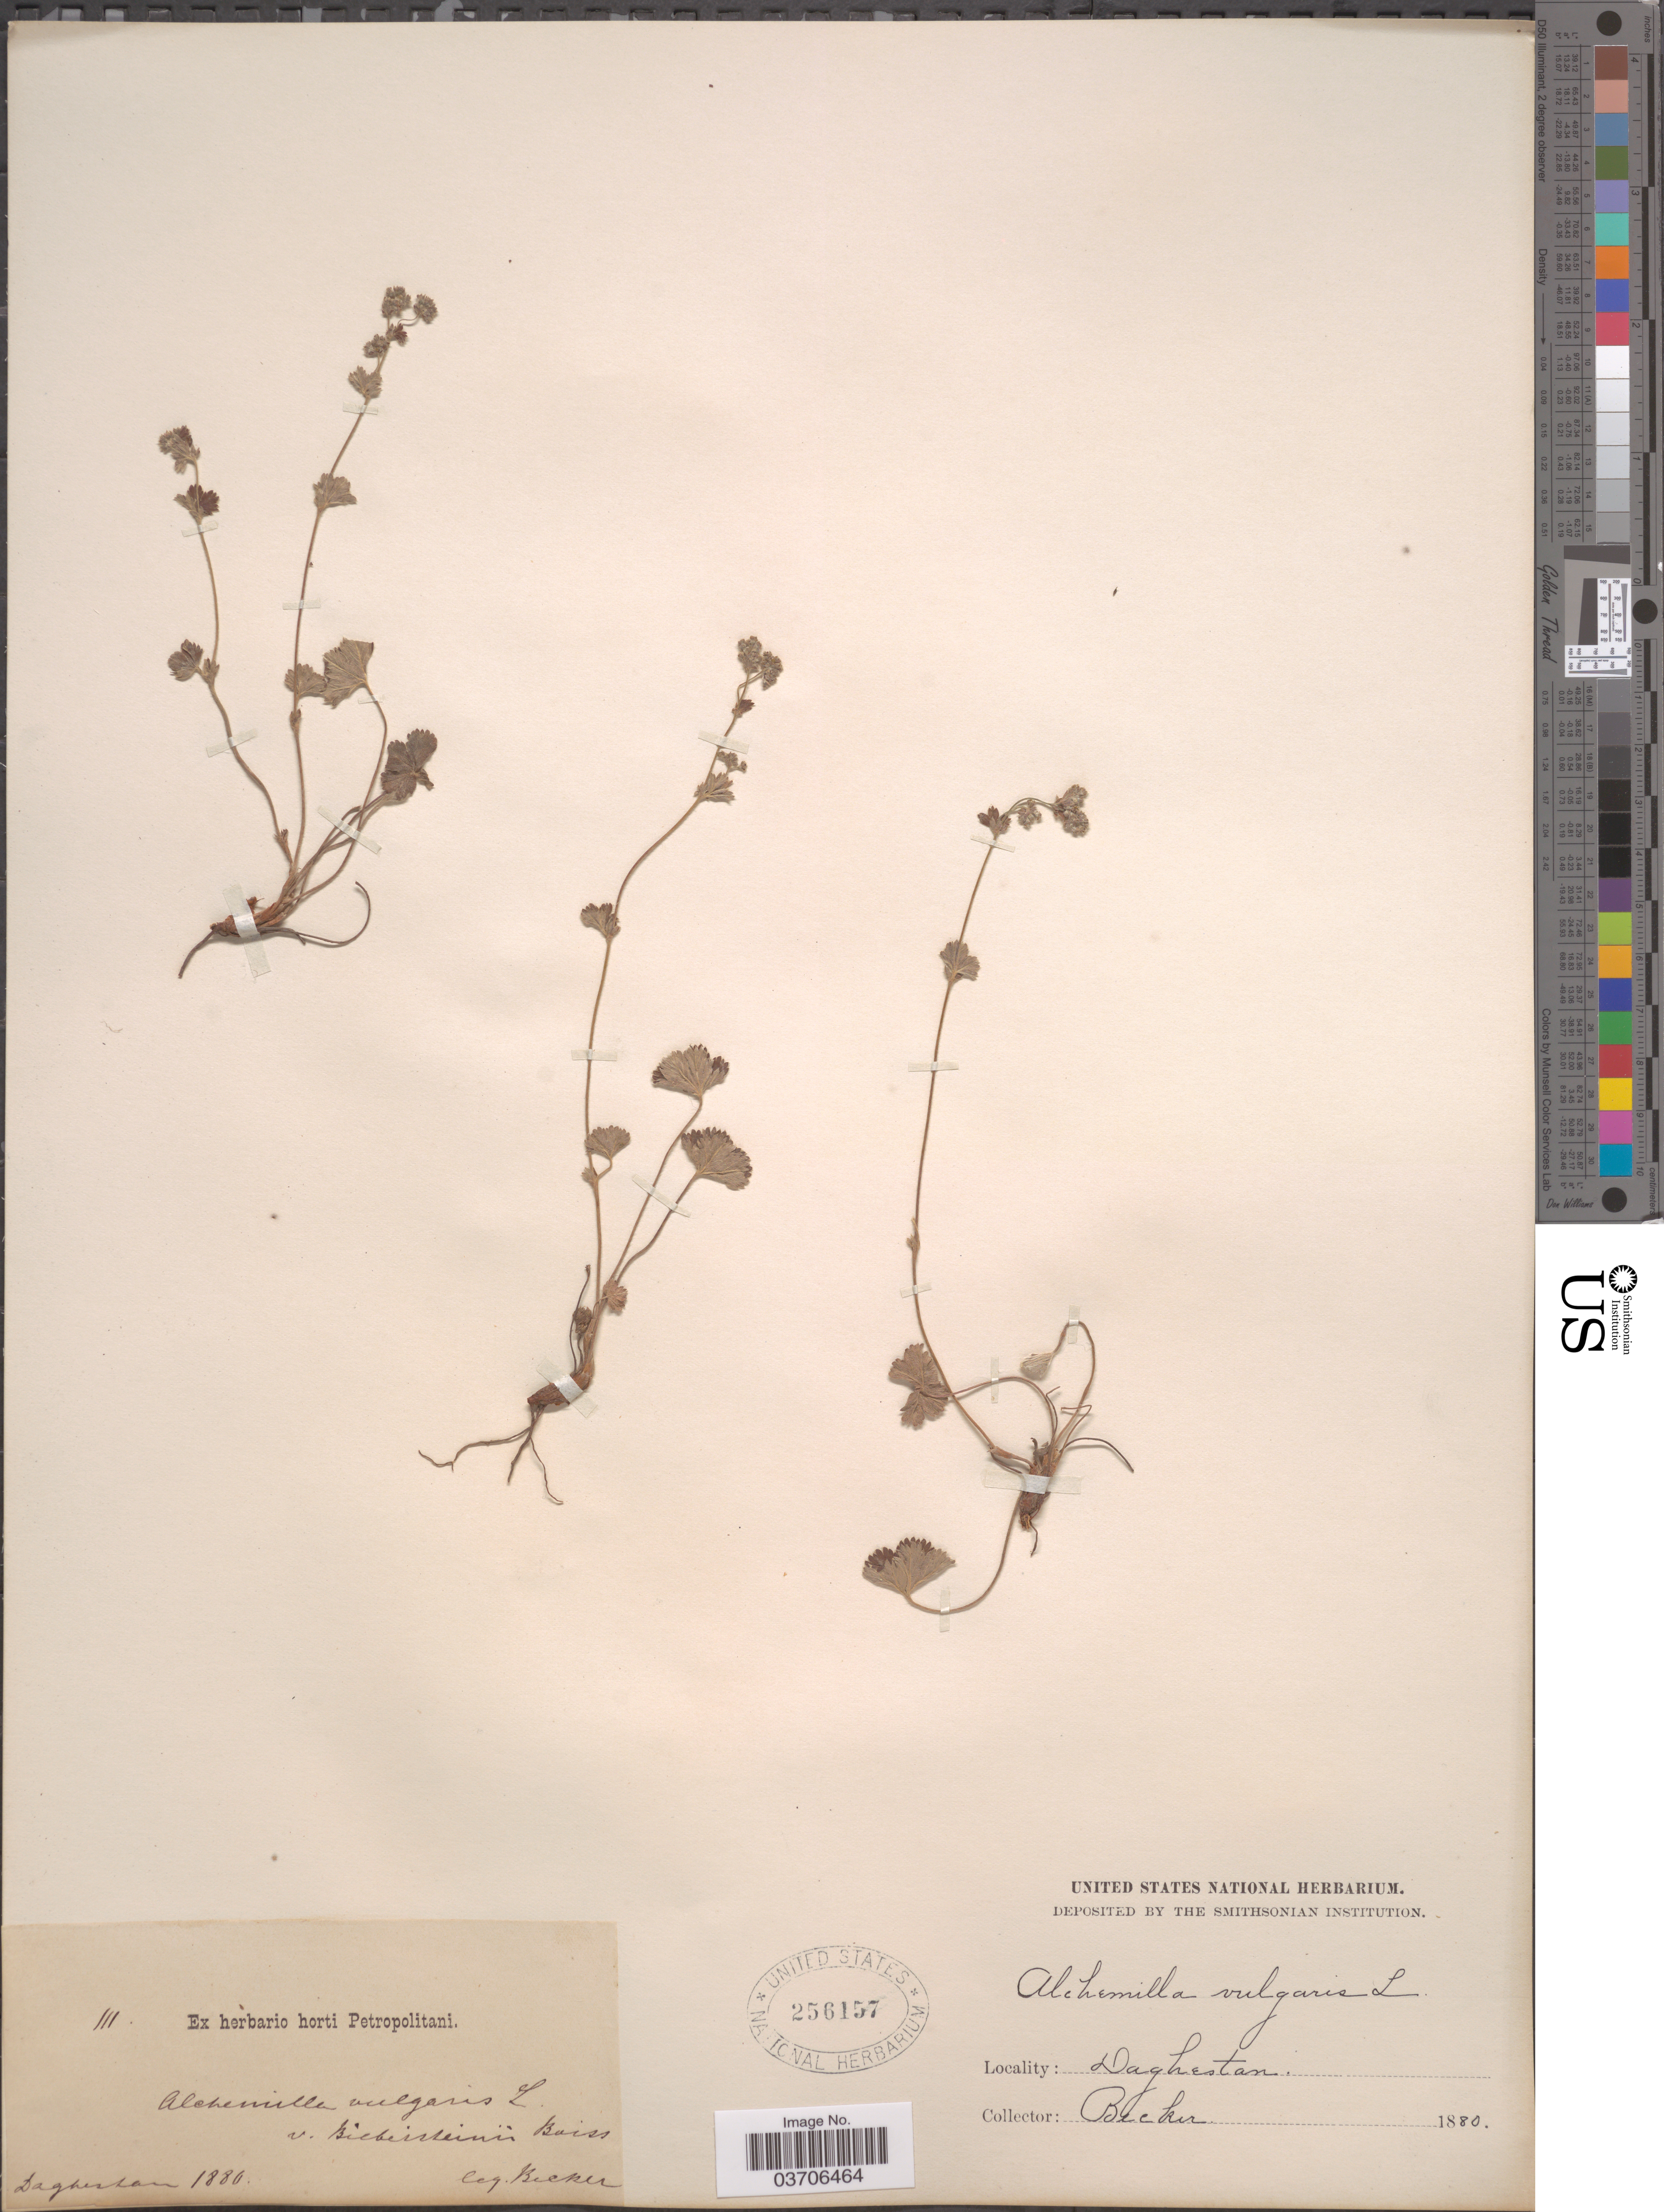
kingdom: Plantae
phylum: Tracheophyta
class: Magnoliopsida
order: Rosales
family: Rosaceae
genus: Alchemilla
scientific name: Alchemilla vulgaris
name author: L.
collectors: -. Becker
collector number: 111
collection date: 1880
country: Russian Federation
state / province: Dagestan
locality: Daghestan.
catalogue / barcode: US 256157